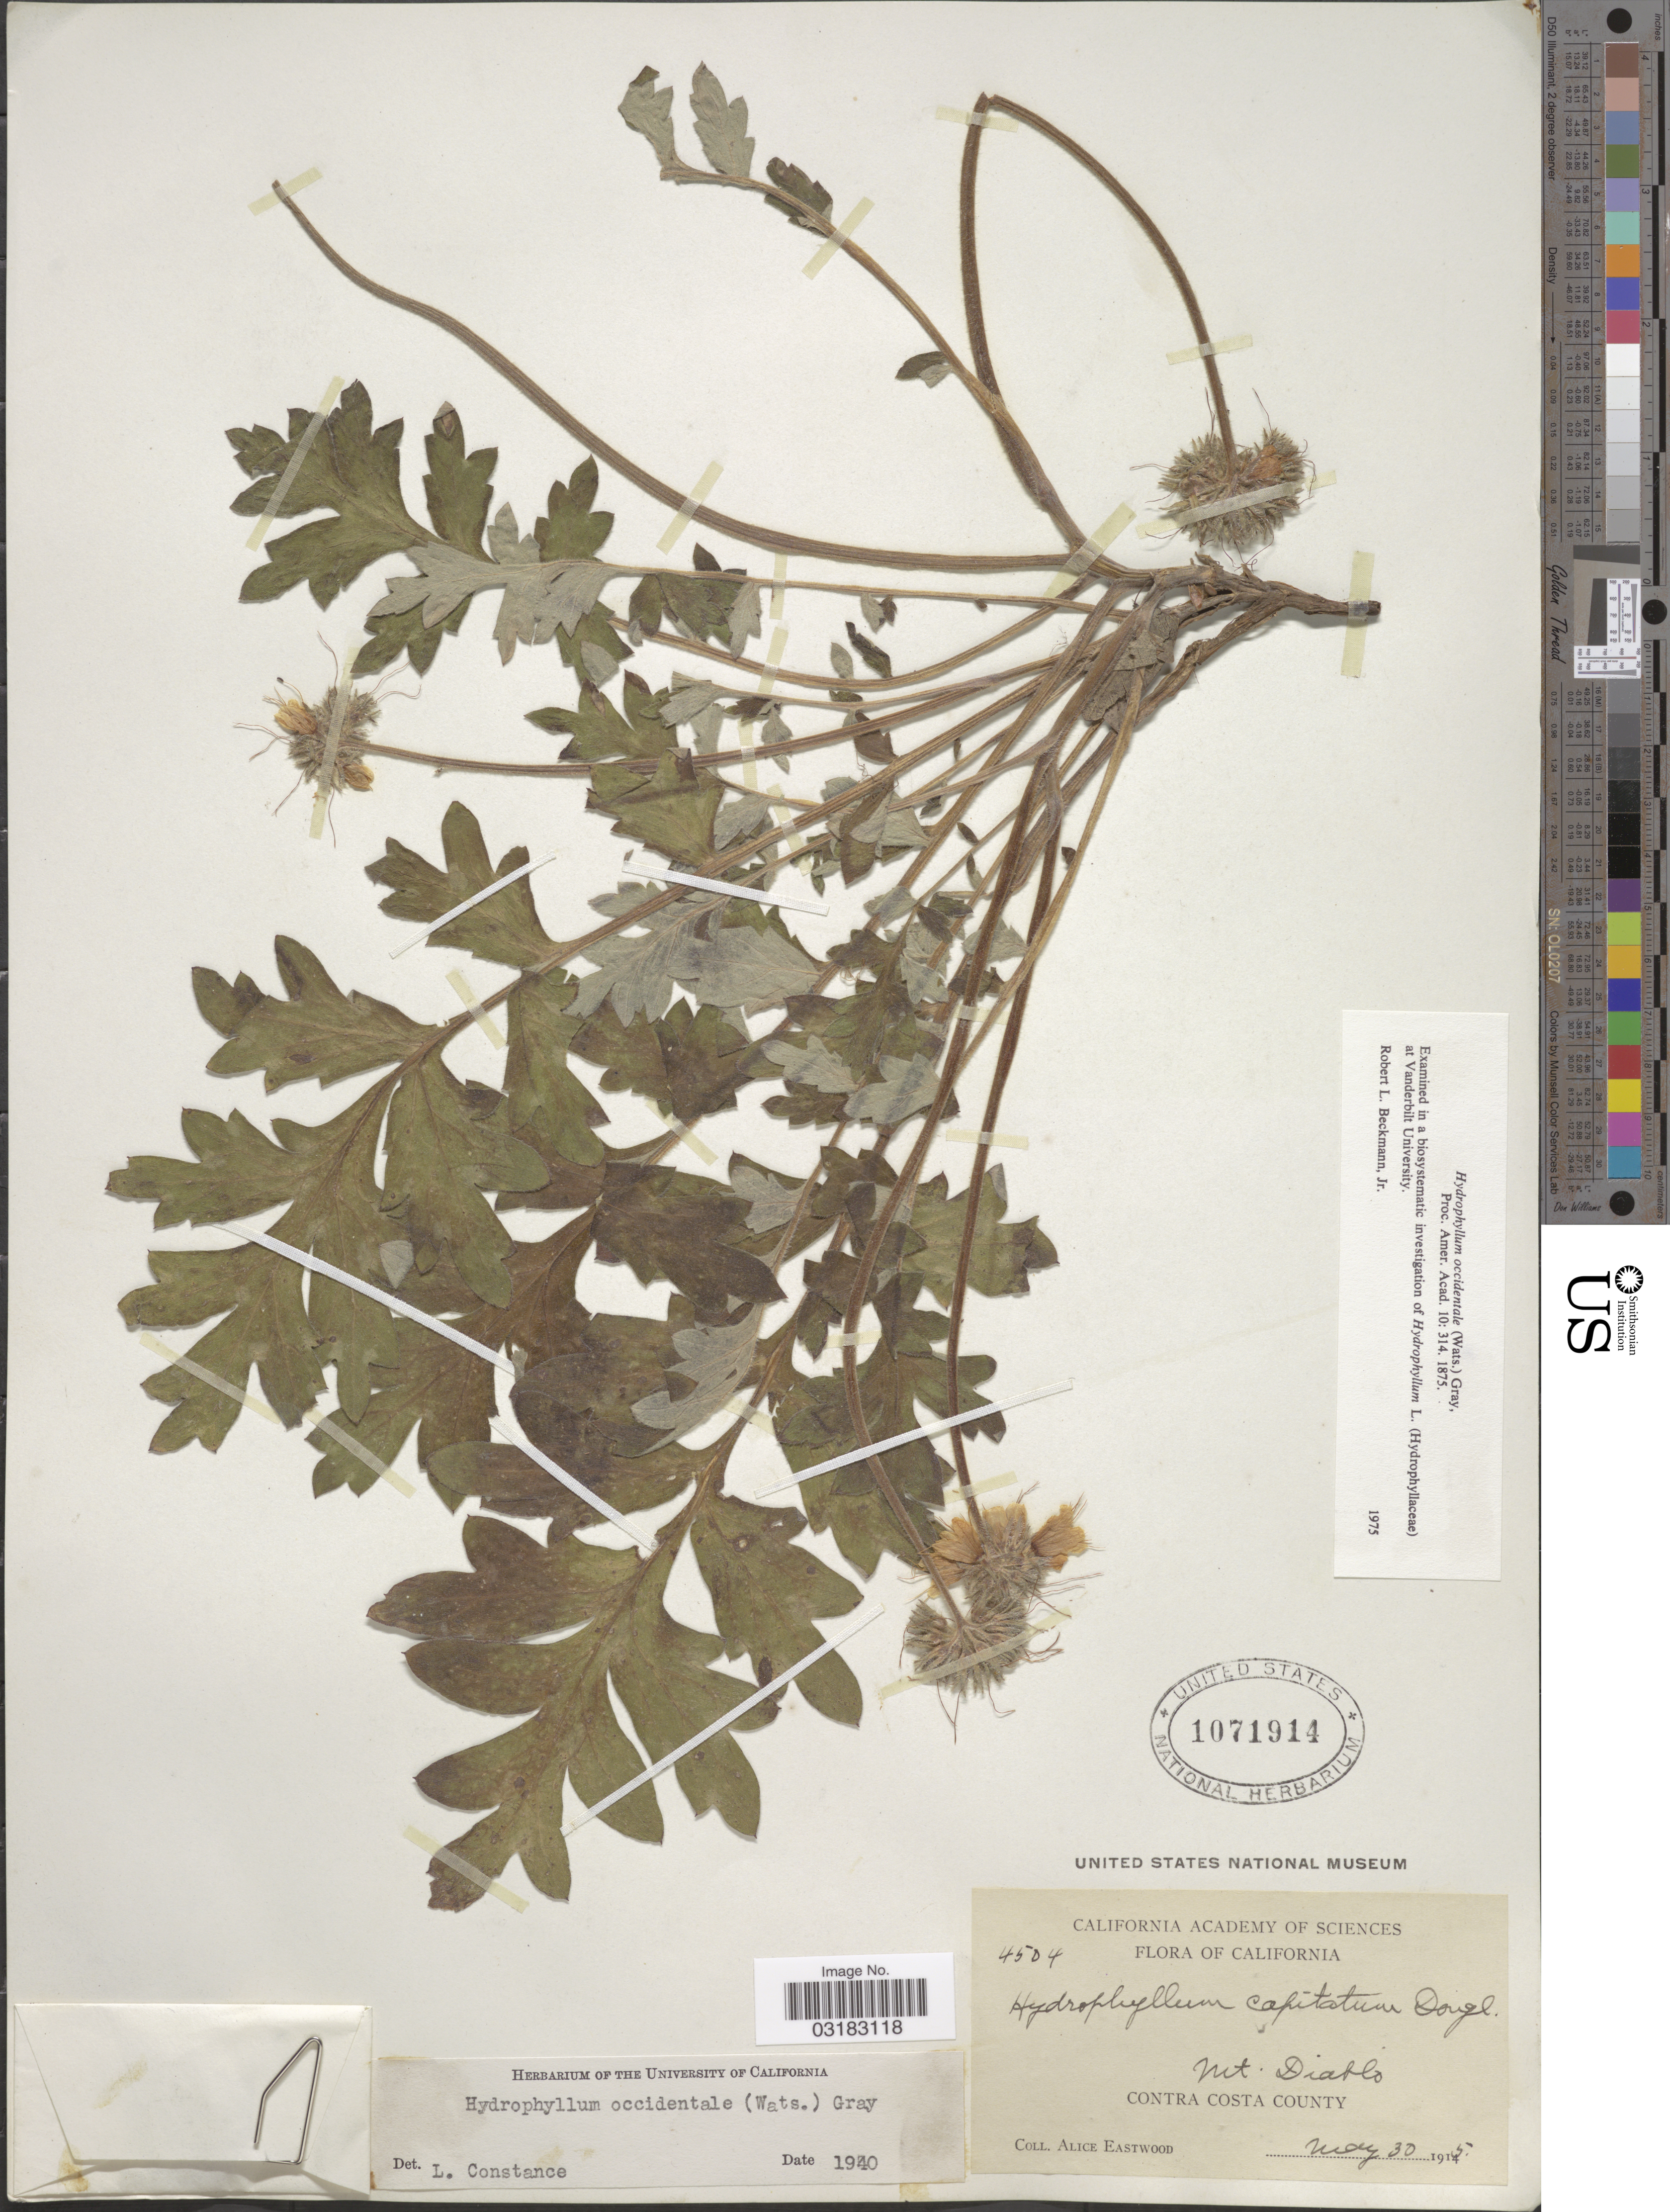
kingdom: Plantae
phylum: Tracheophyta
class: Magnoliopsida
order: Boraginales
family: Hydrophyllaceae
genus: Hydrophyllum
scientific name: Hydrophyllum occidentale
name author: (S. Watson) A. Gray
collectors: A. Eastwood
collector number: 4504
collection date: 1915-05-30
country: United States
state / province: California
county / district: Contra Costa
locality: Mt. Diablo. Contra Costa County.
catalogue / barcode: US 1071914